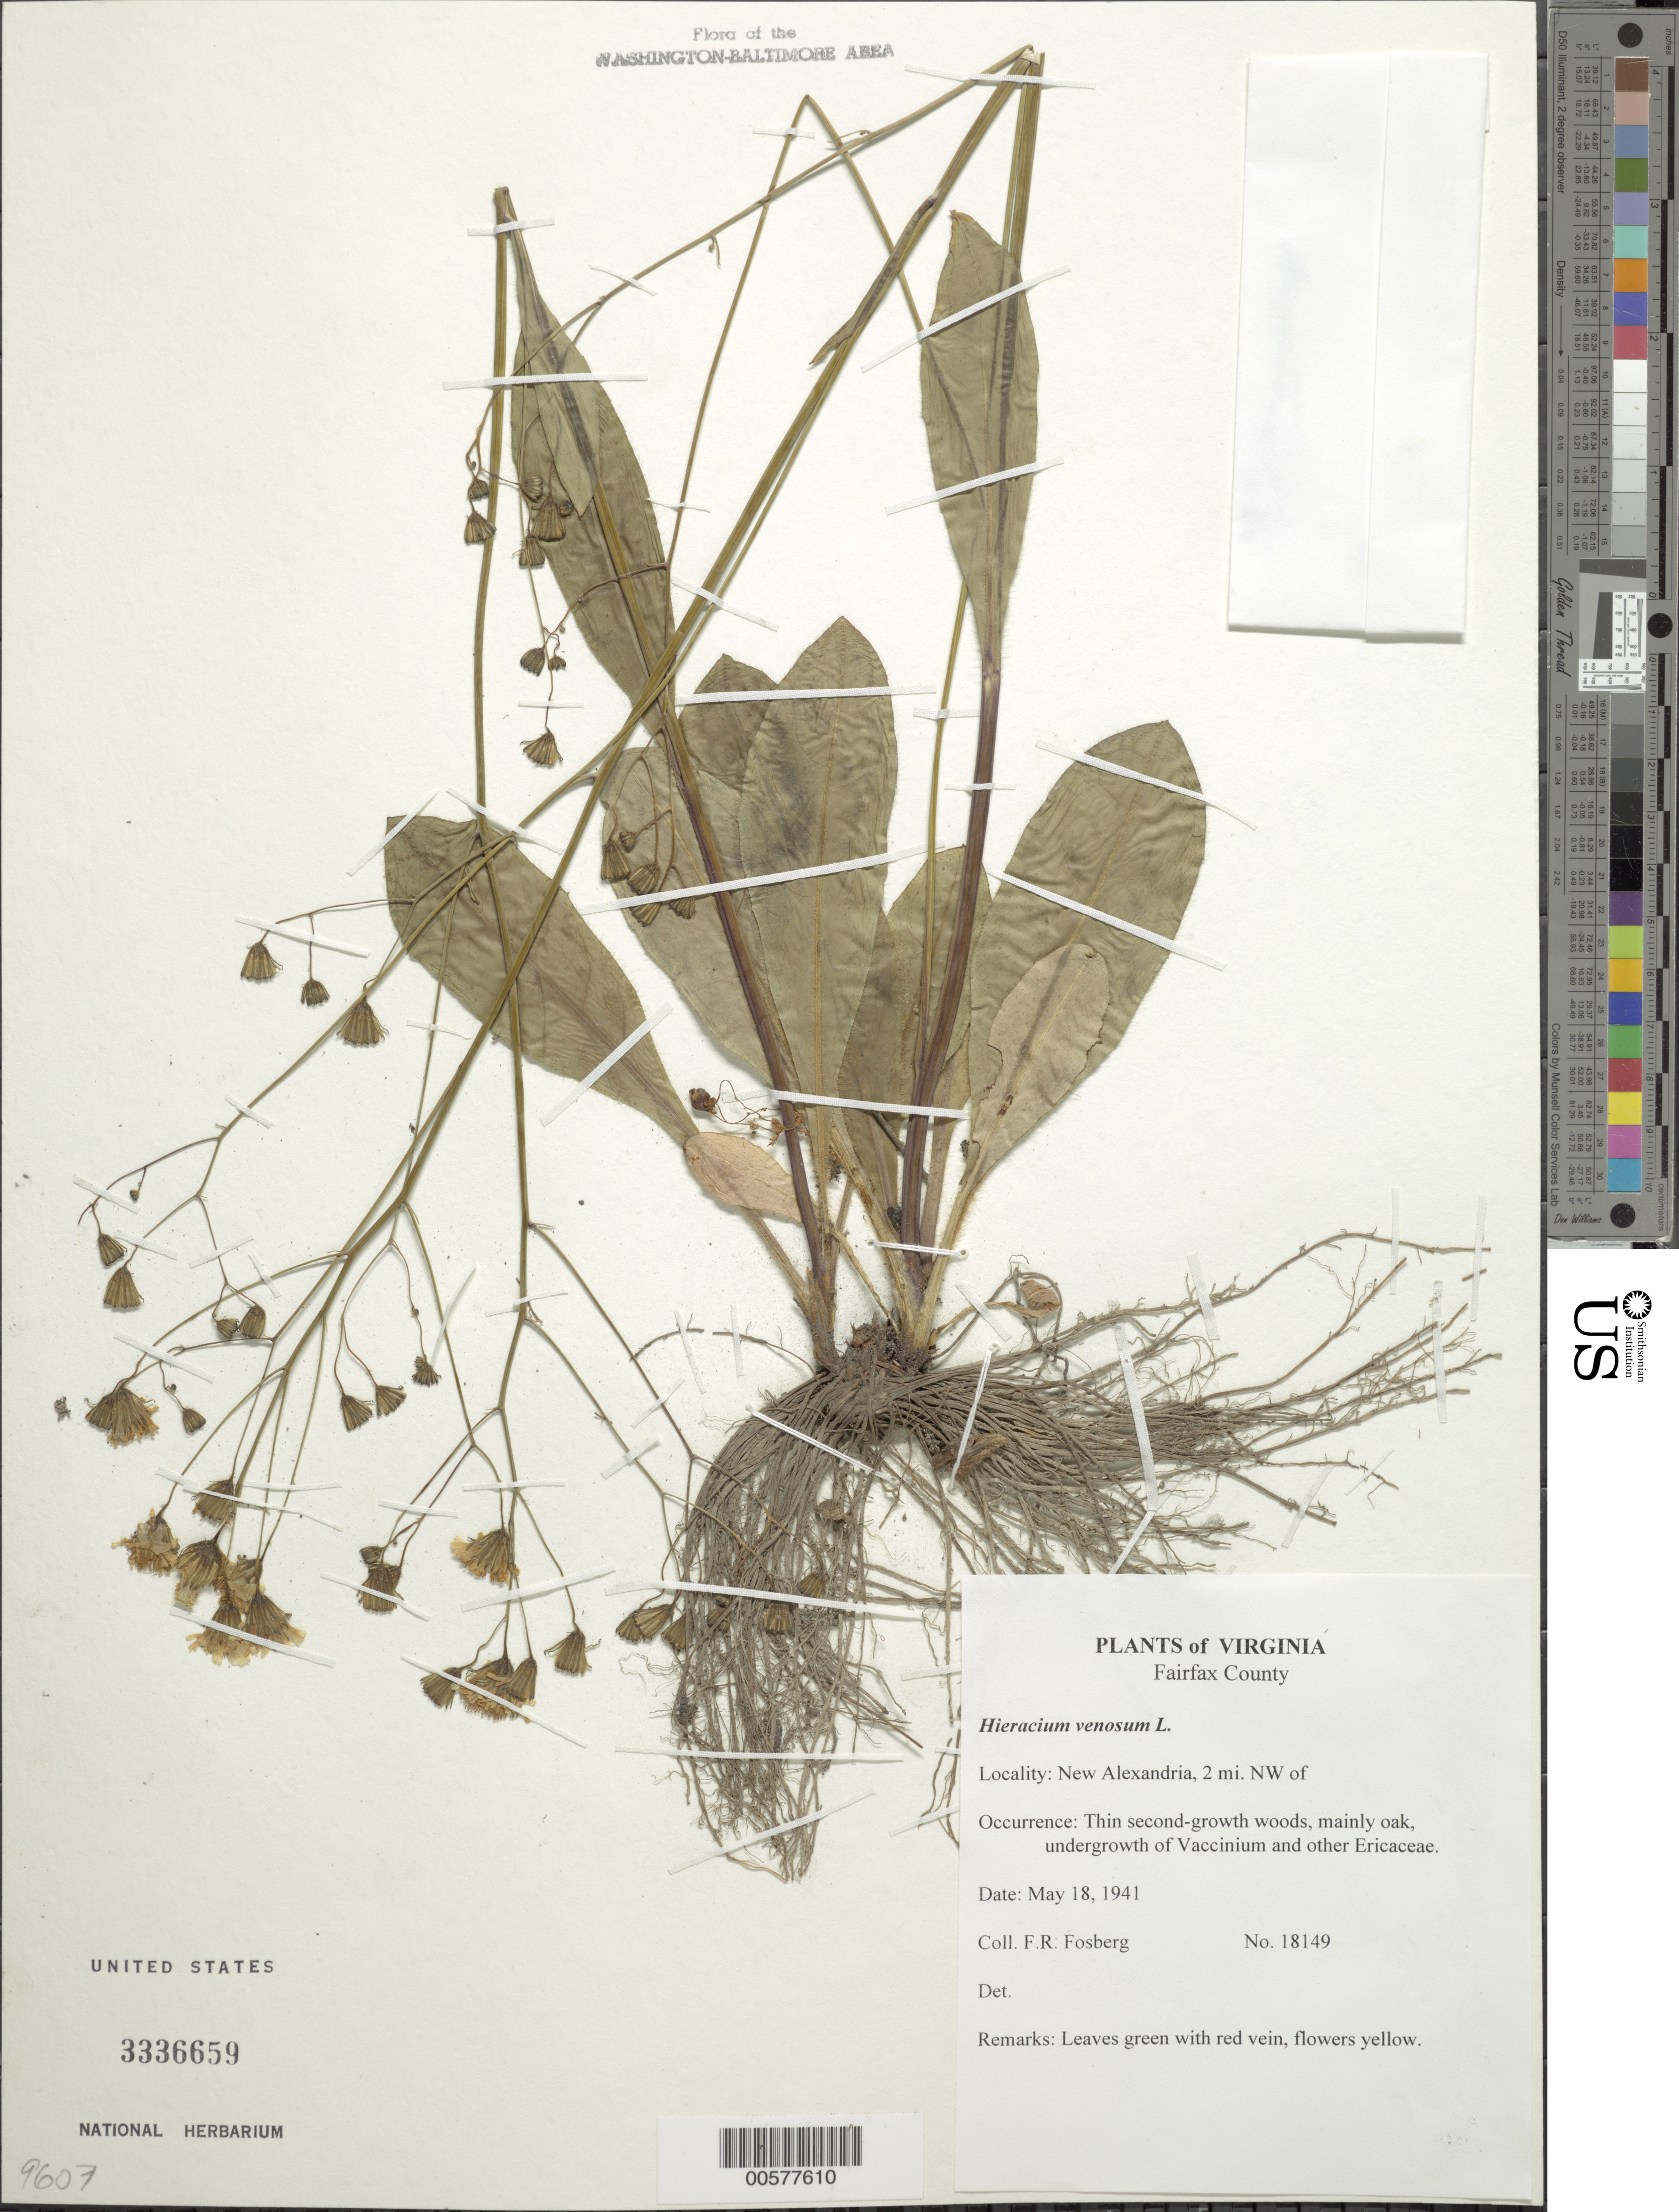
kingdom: Plantae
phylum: Tracheophyta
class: Magnoliopsida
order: Asterales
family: Asteraceae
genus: Hieracium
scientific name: Hieracium venosum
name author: L.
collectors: F. R. Fosberg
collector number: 18149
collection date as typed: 18 May 1941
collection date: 1941-05-18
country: United States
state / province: Virginia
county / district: City of Alexandria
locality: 2 mi. NW of [New] Alexandria.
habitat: Thin second-growth woods, mainly oak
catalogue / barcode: US 3336659